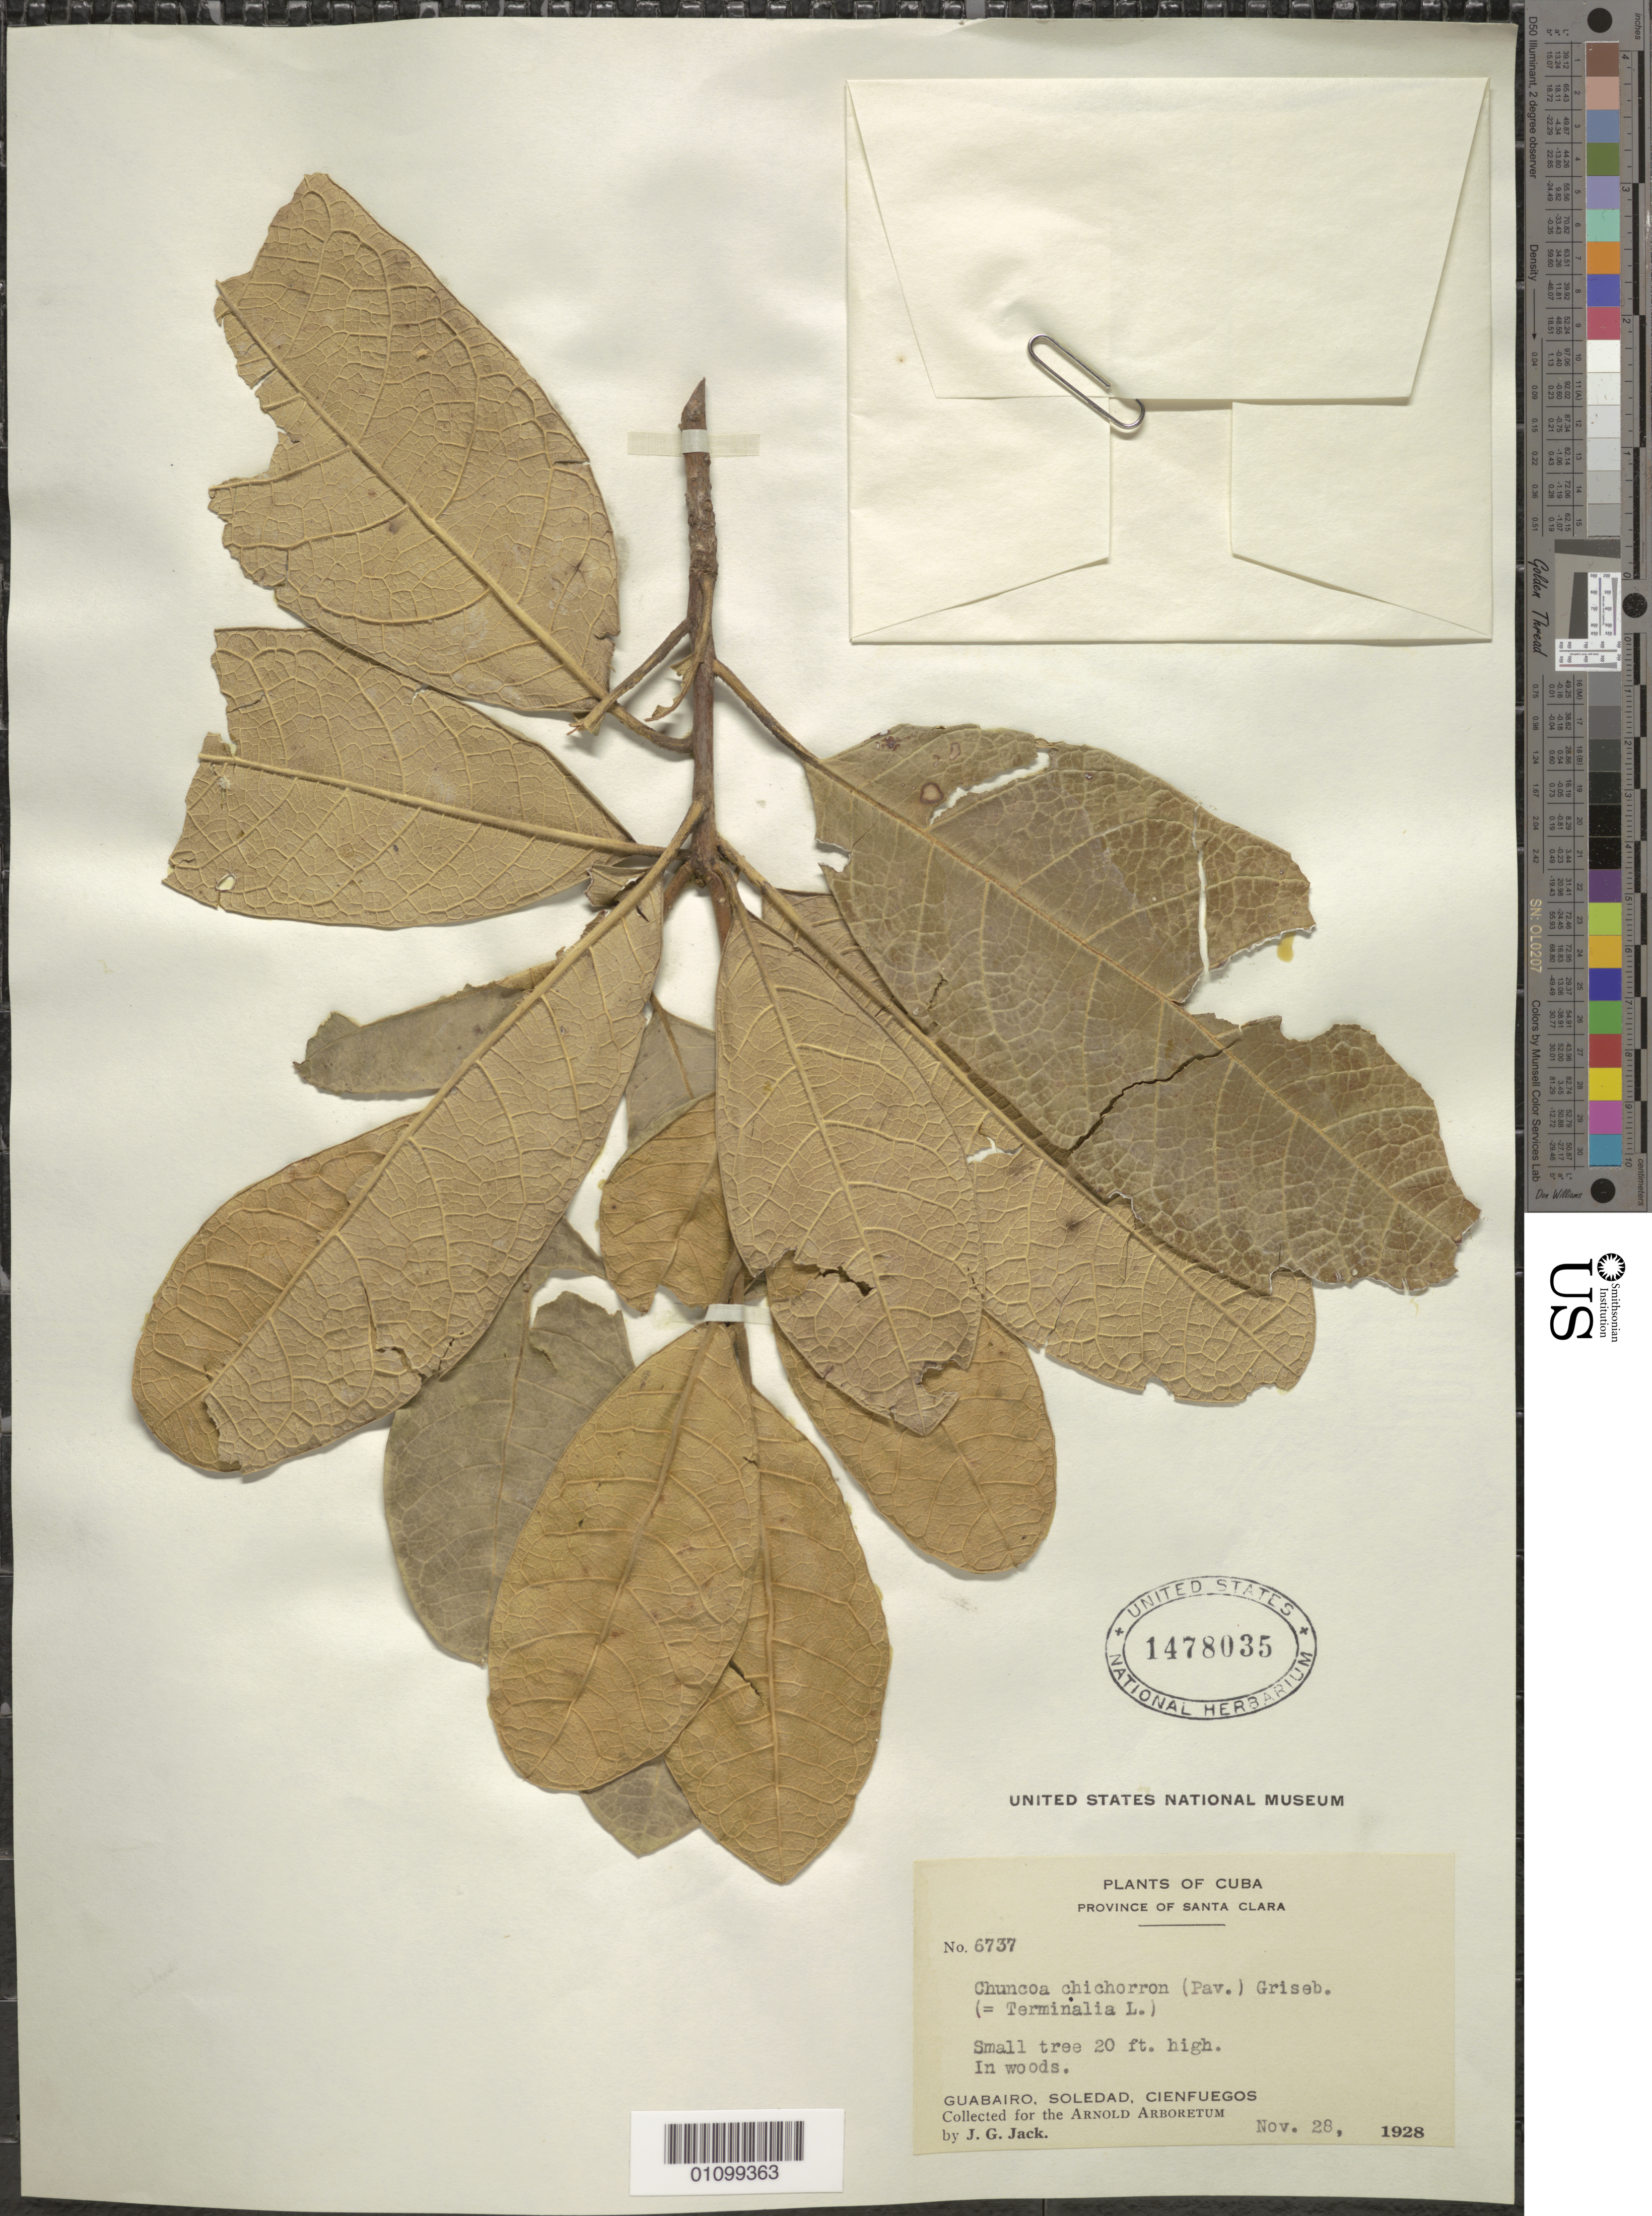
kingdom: Plantae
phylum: Tracheophyta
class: Magnoliopsida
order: Myrtales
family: Combretaceae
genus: Terminalia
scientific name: Terminalia chicharronia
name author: Wright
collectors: J. G. Jack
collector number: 6737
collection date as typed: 28 Nov 1928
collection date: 1928-11-28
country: Cuba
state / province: Cienfuegos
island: Cuba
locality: Guabairo, Soledad In woods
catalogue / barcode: US 1478035